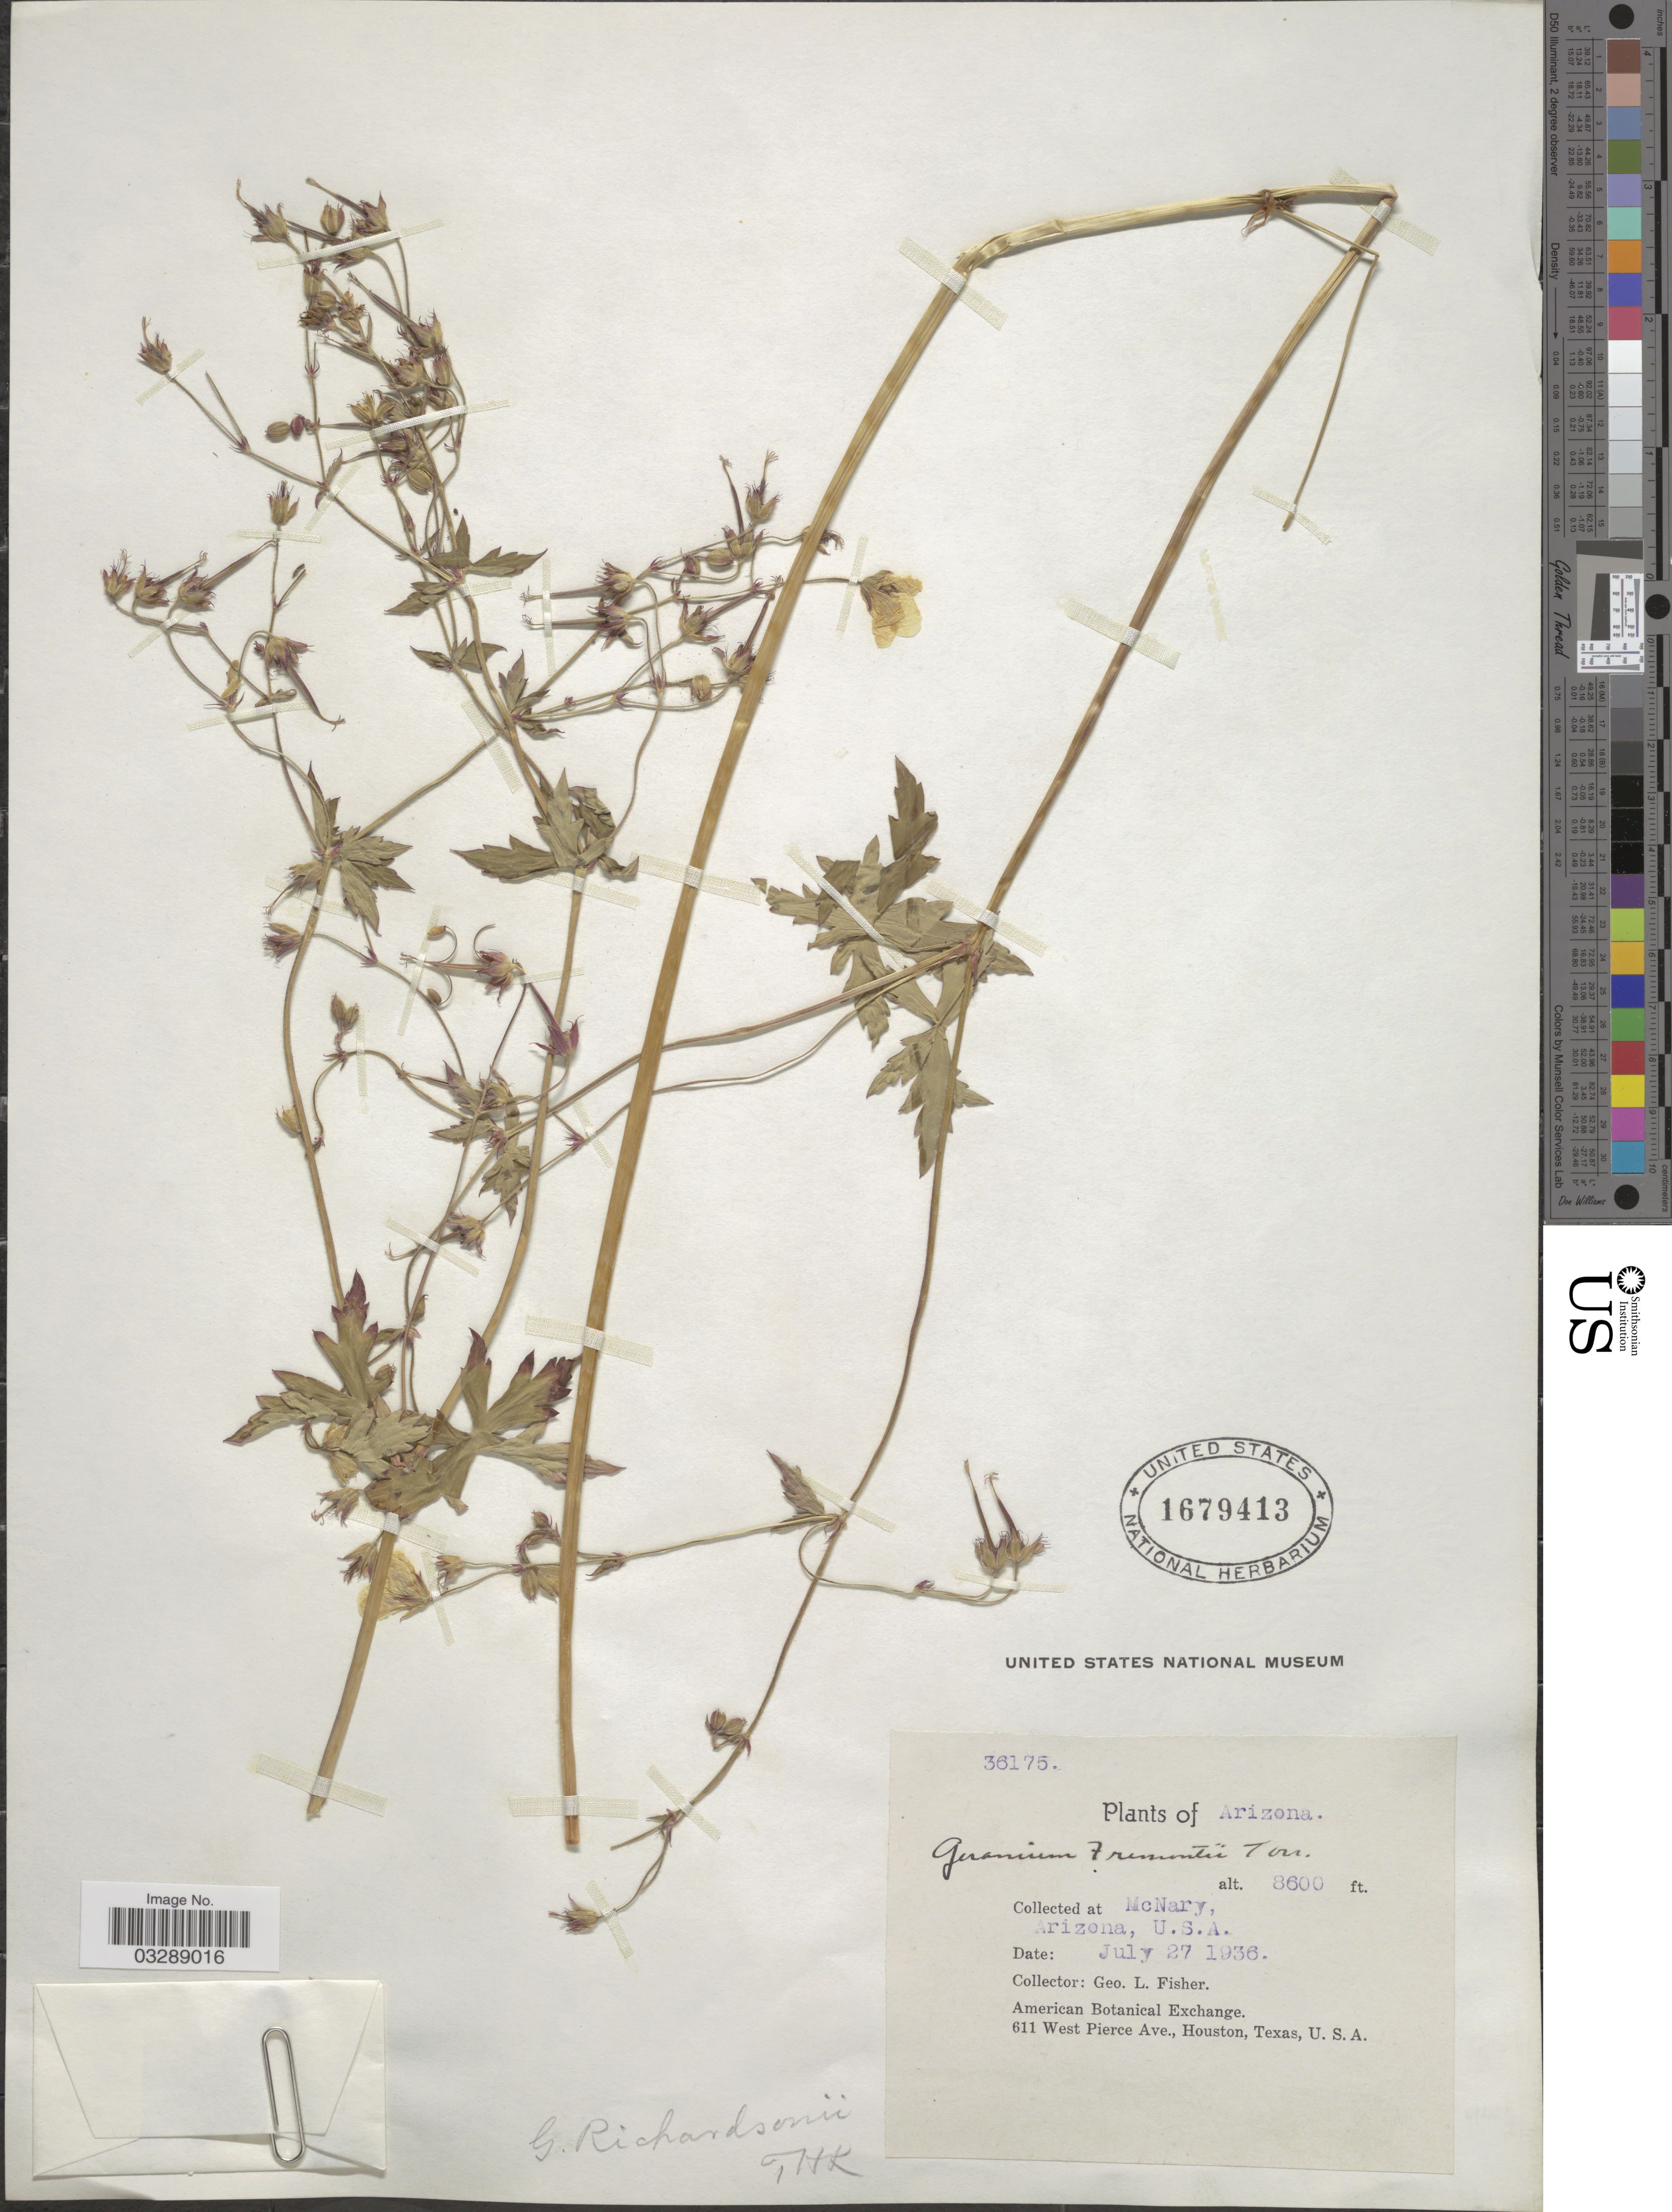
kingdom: Plantae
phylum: Tracheophyta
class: Magnoliopsida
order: Geraniales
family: Geraniaceae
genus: Geranium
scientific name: Geranium richardsonii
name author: Fisch. & Trautv.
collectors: G. L. Fisher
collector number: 36175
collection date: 1936-07-27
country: United States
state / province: Arizona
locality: McNary, U.S.A.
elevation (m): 2621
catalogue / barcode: US 1679413